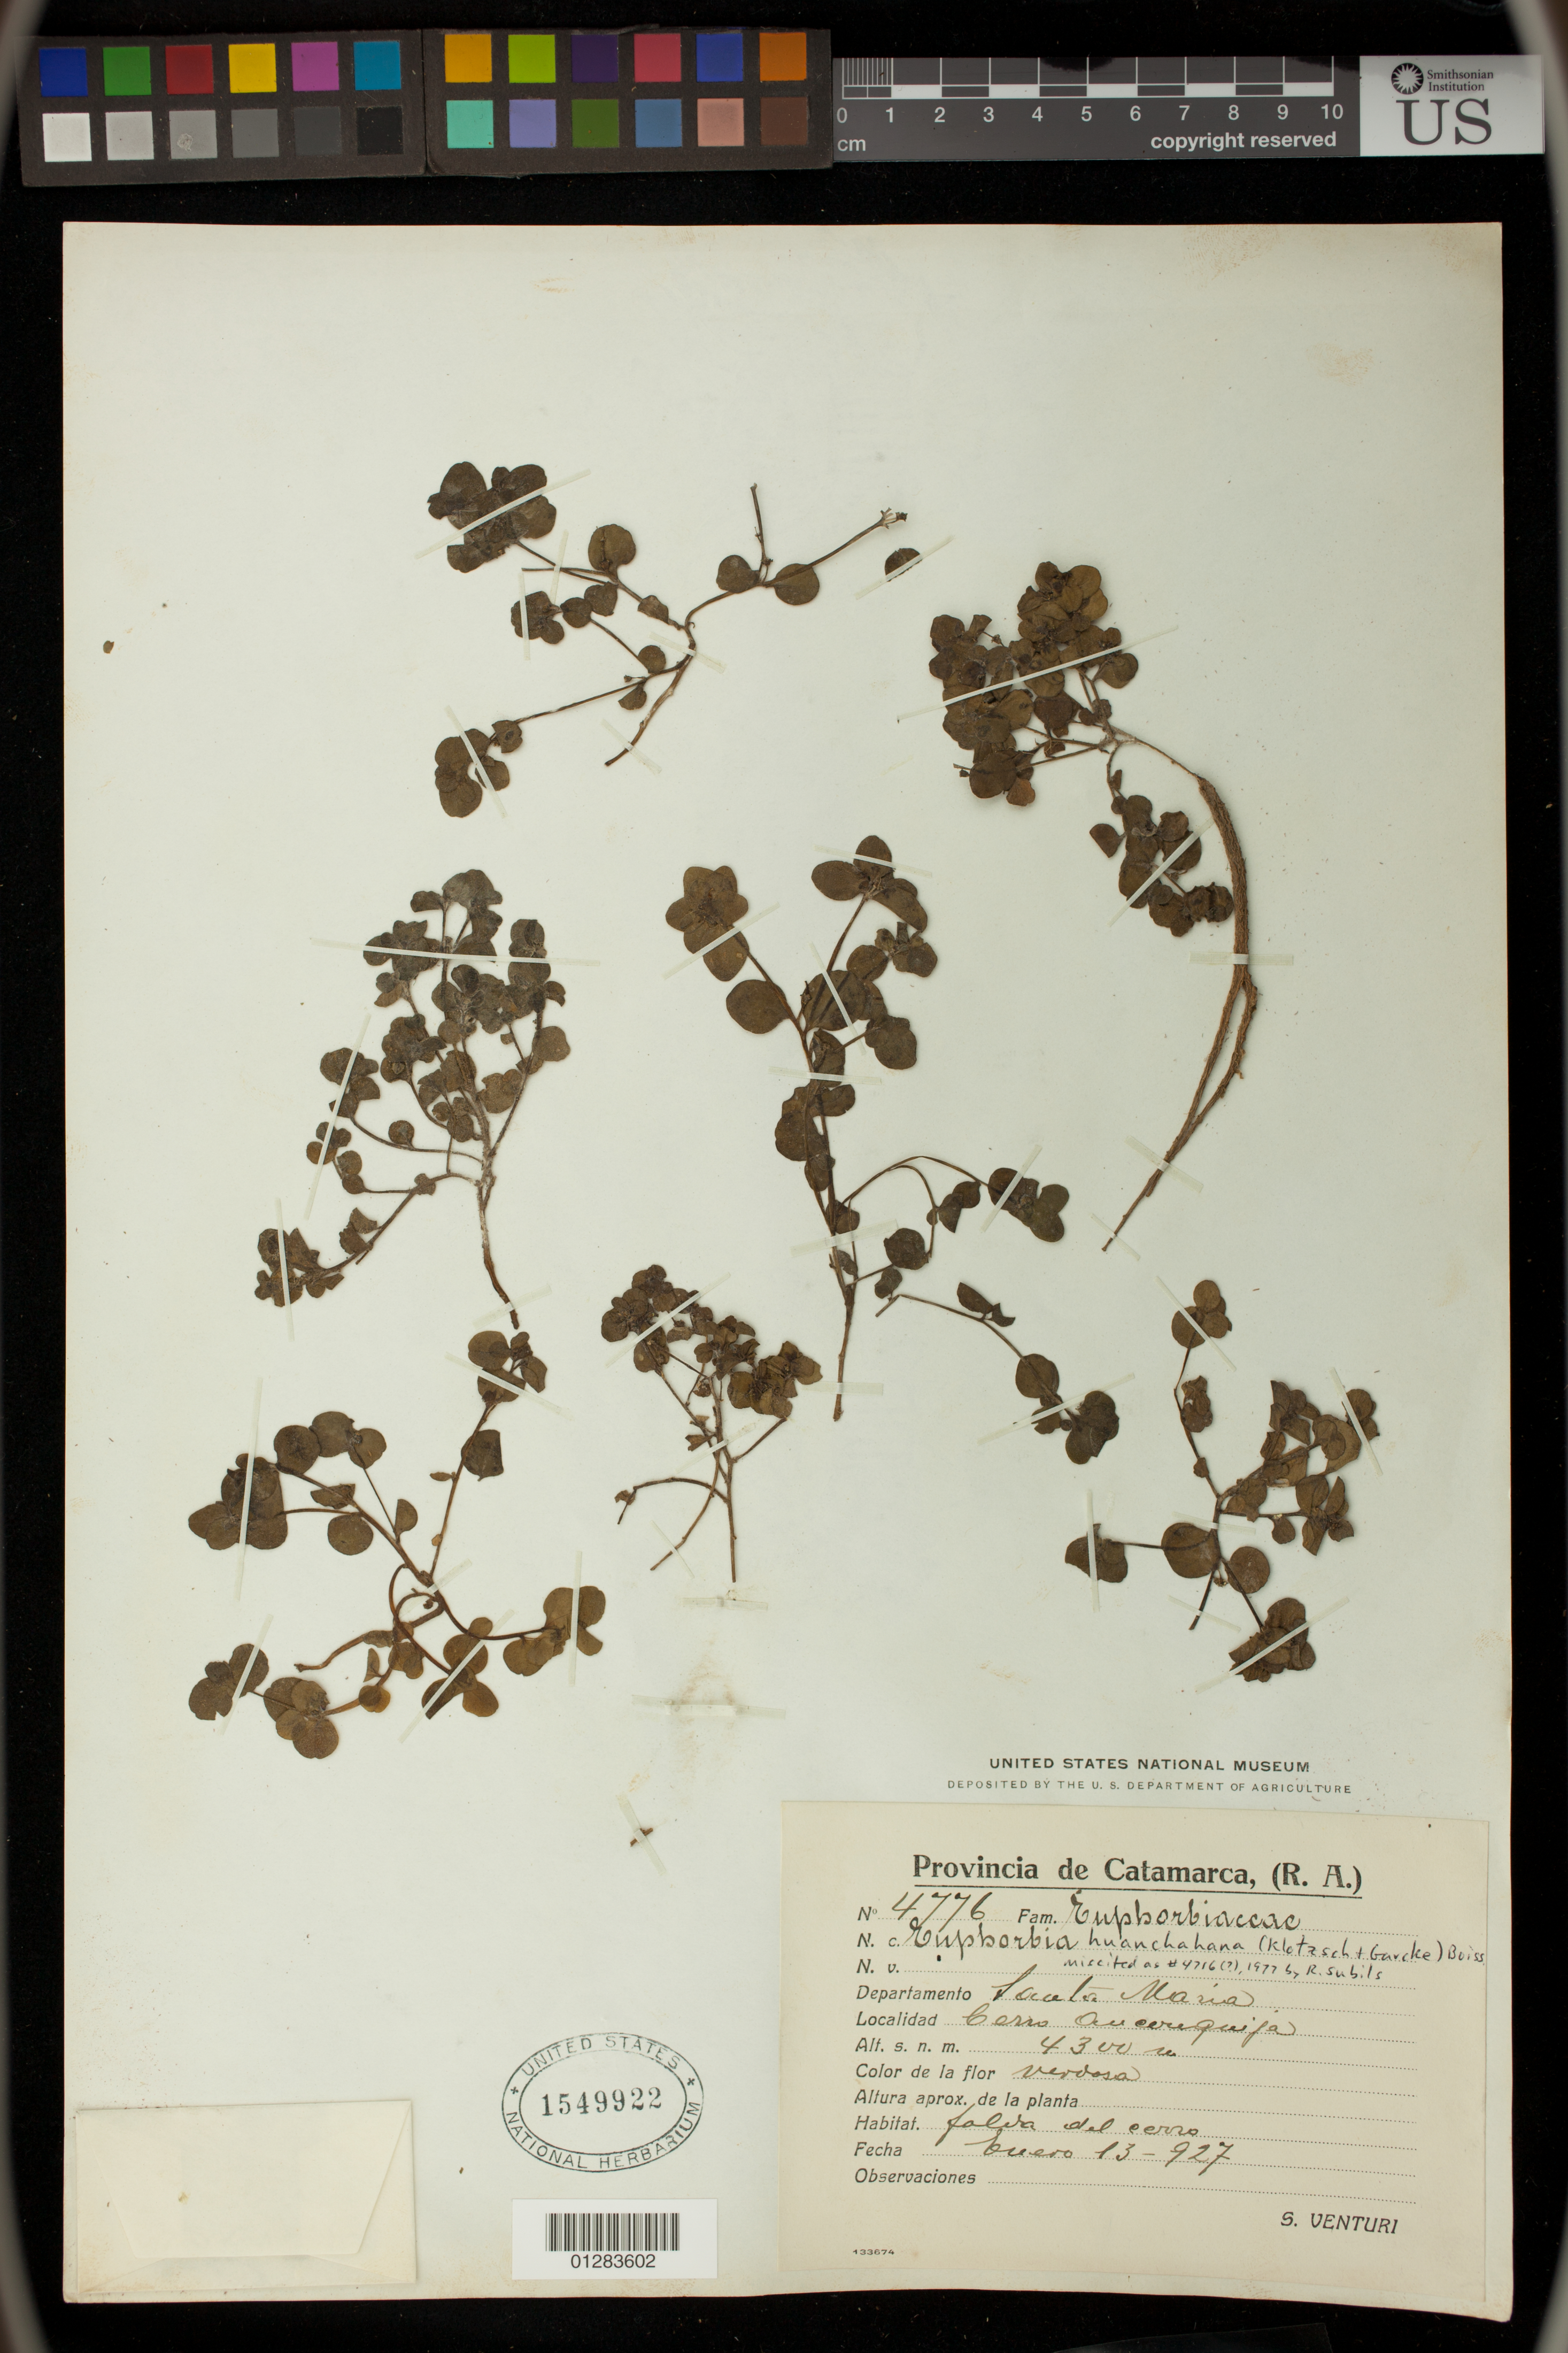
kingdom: Plantae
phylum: Tracheophyta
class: Magnoliopsida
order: Malpighiales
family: Euphorbiaceae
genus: Euphorbia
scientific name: Euphorbia guachanca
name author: Azara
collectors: S. Venturi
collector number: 4776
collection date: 1927-01-13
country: Argentina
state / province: Catamarca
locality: Cerro Anceriquipa, Santa Maria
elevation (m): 4300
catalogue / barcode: US 1549922